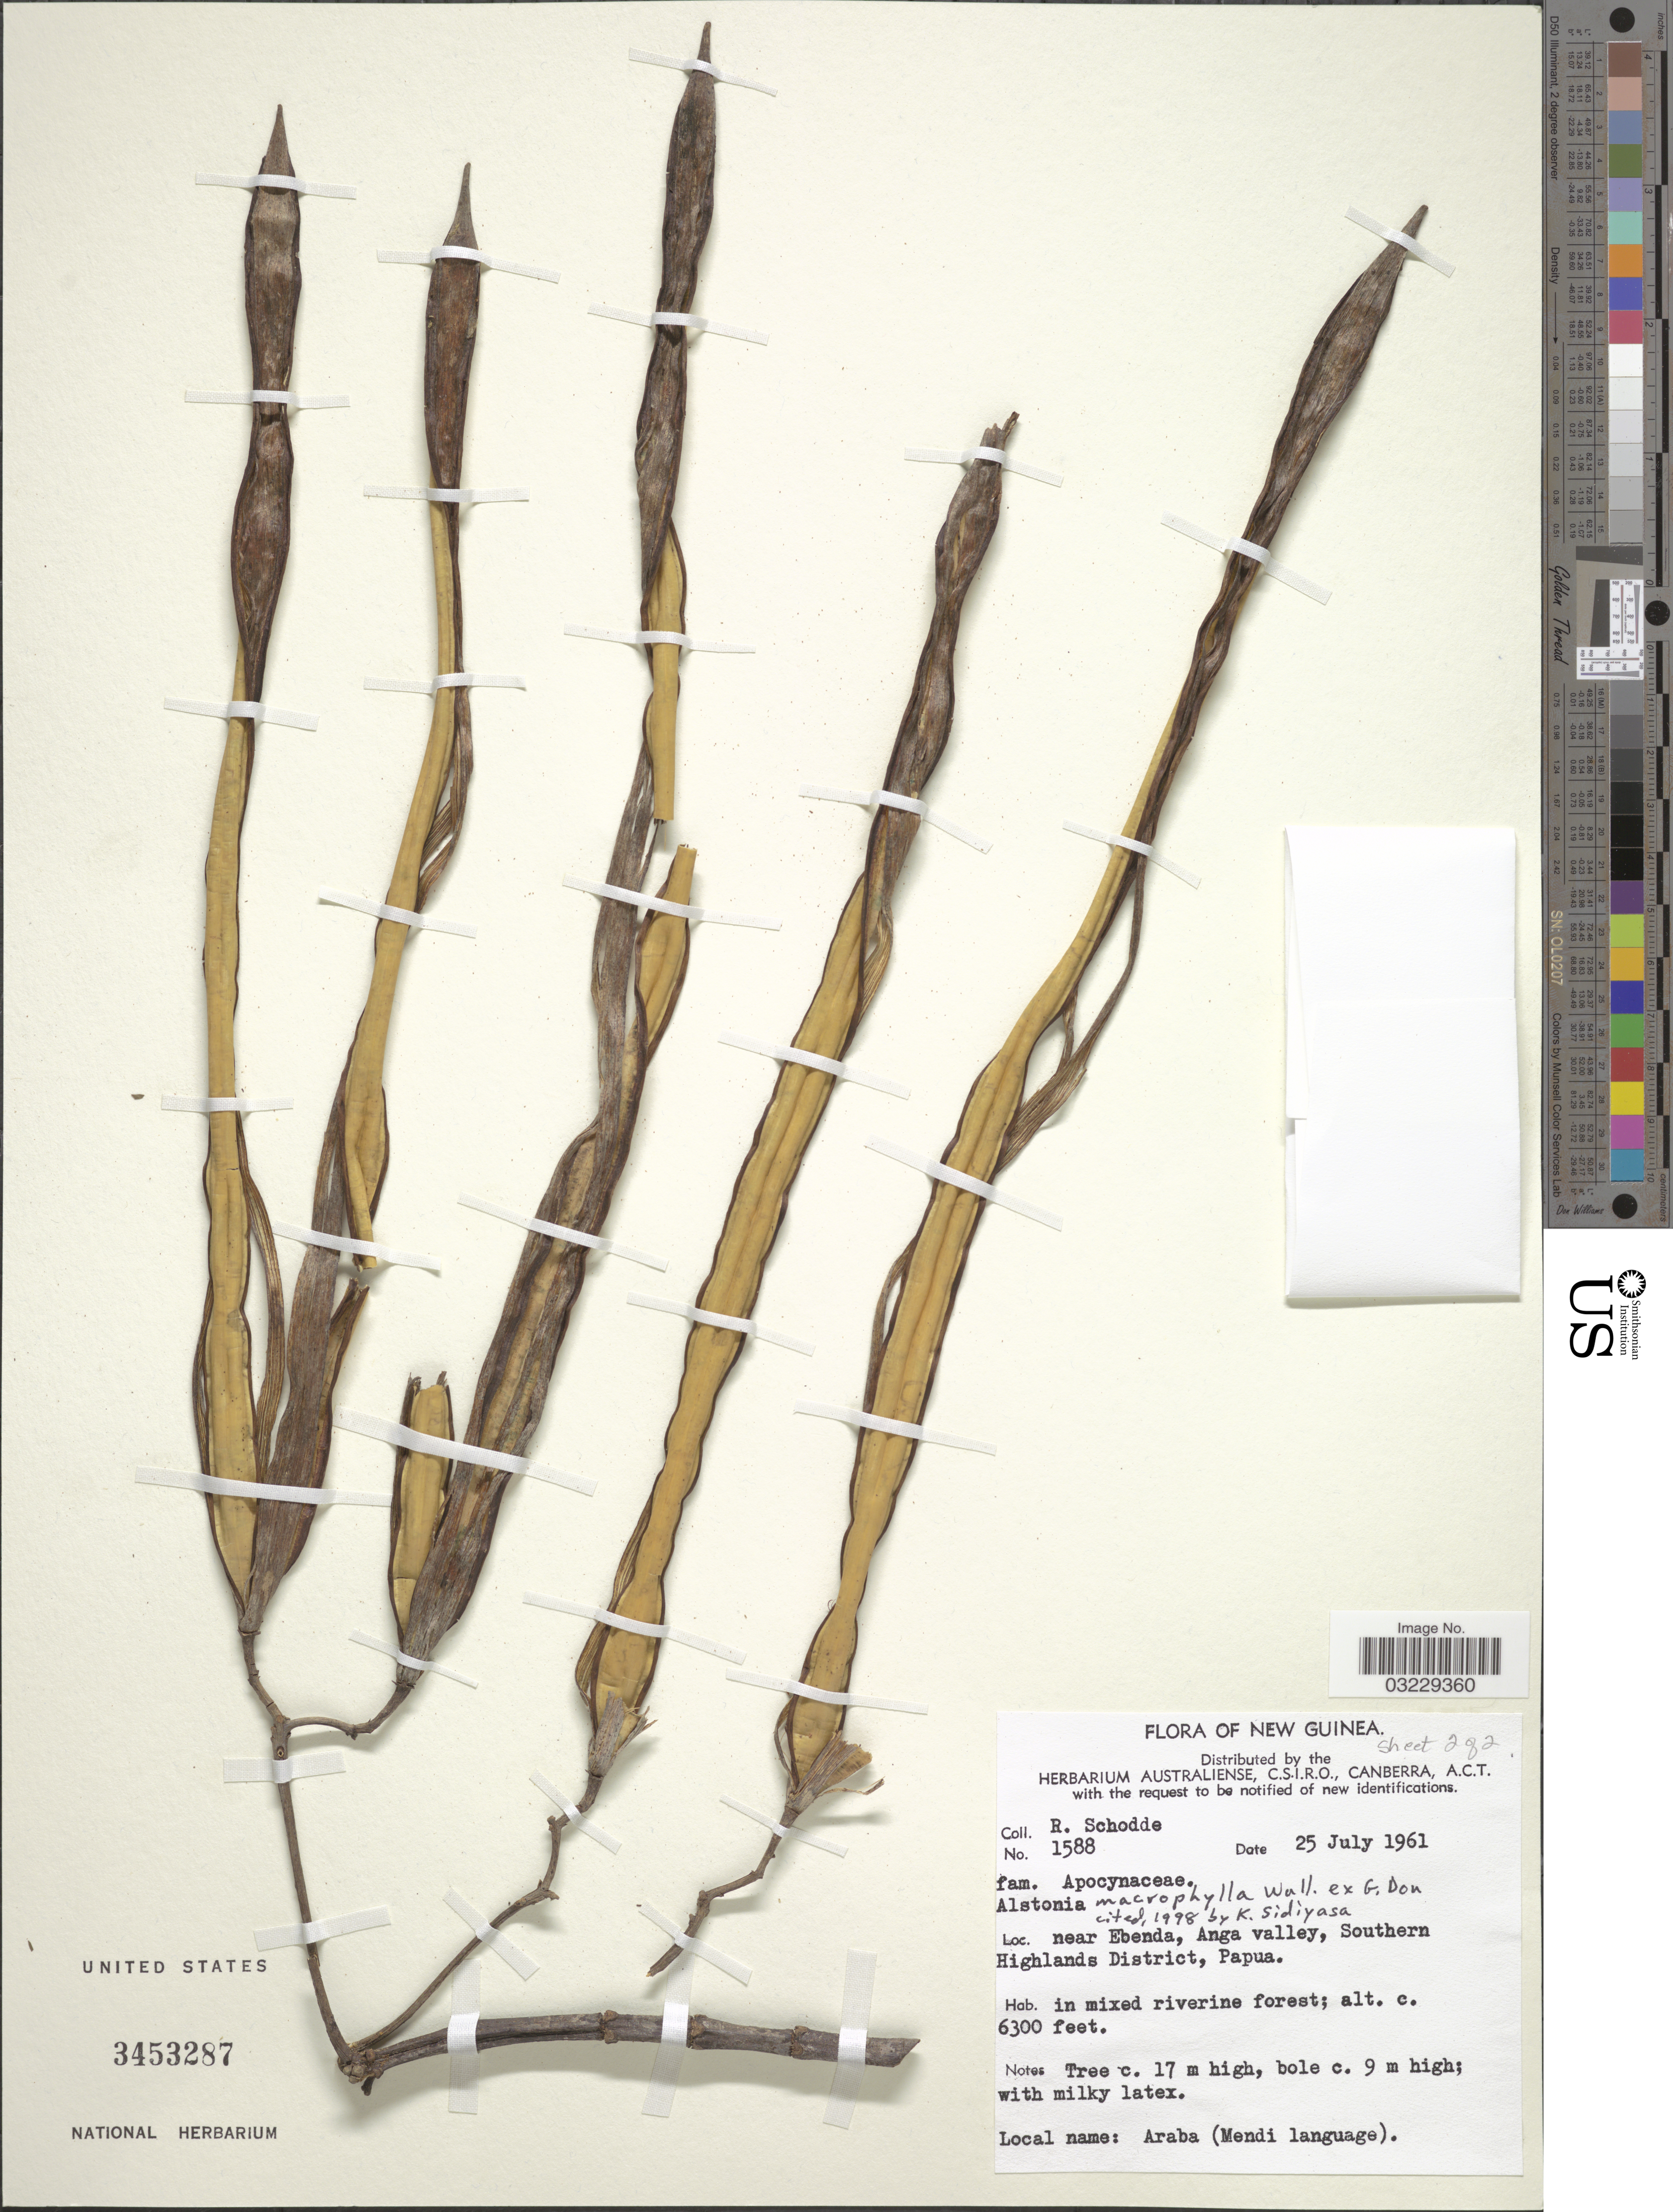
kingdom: Plantae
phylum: Tracheophyta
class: Magnoliopsida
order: Gentianales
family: Apocynaceae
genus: Alstonia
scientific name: Alstonia macrophylla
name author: Wall. ex G. Don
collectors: R. Schodde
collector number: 1588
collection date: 1961-07-25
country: Papua New Guinea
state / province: Southern Highlands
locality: New Guinea. Near Ebenda, Anga valley, Southern Highlands District, Papua.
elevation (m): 1920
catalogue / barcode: US 3453287